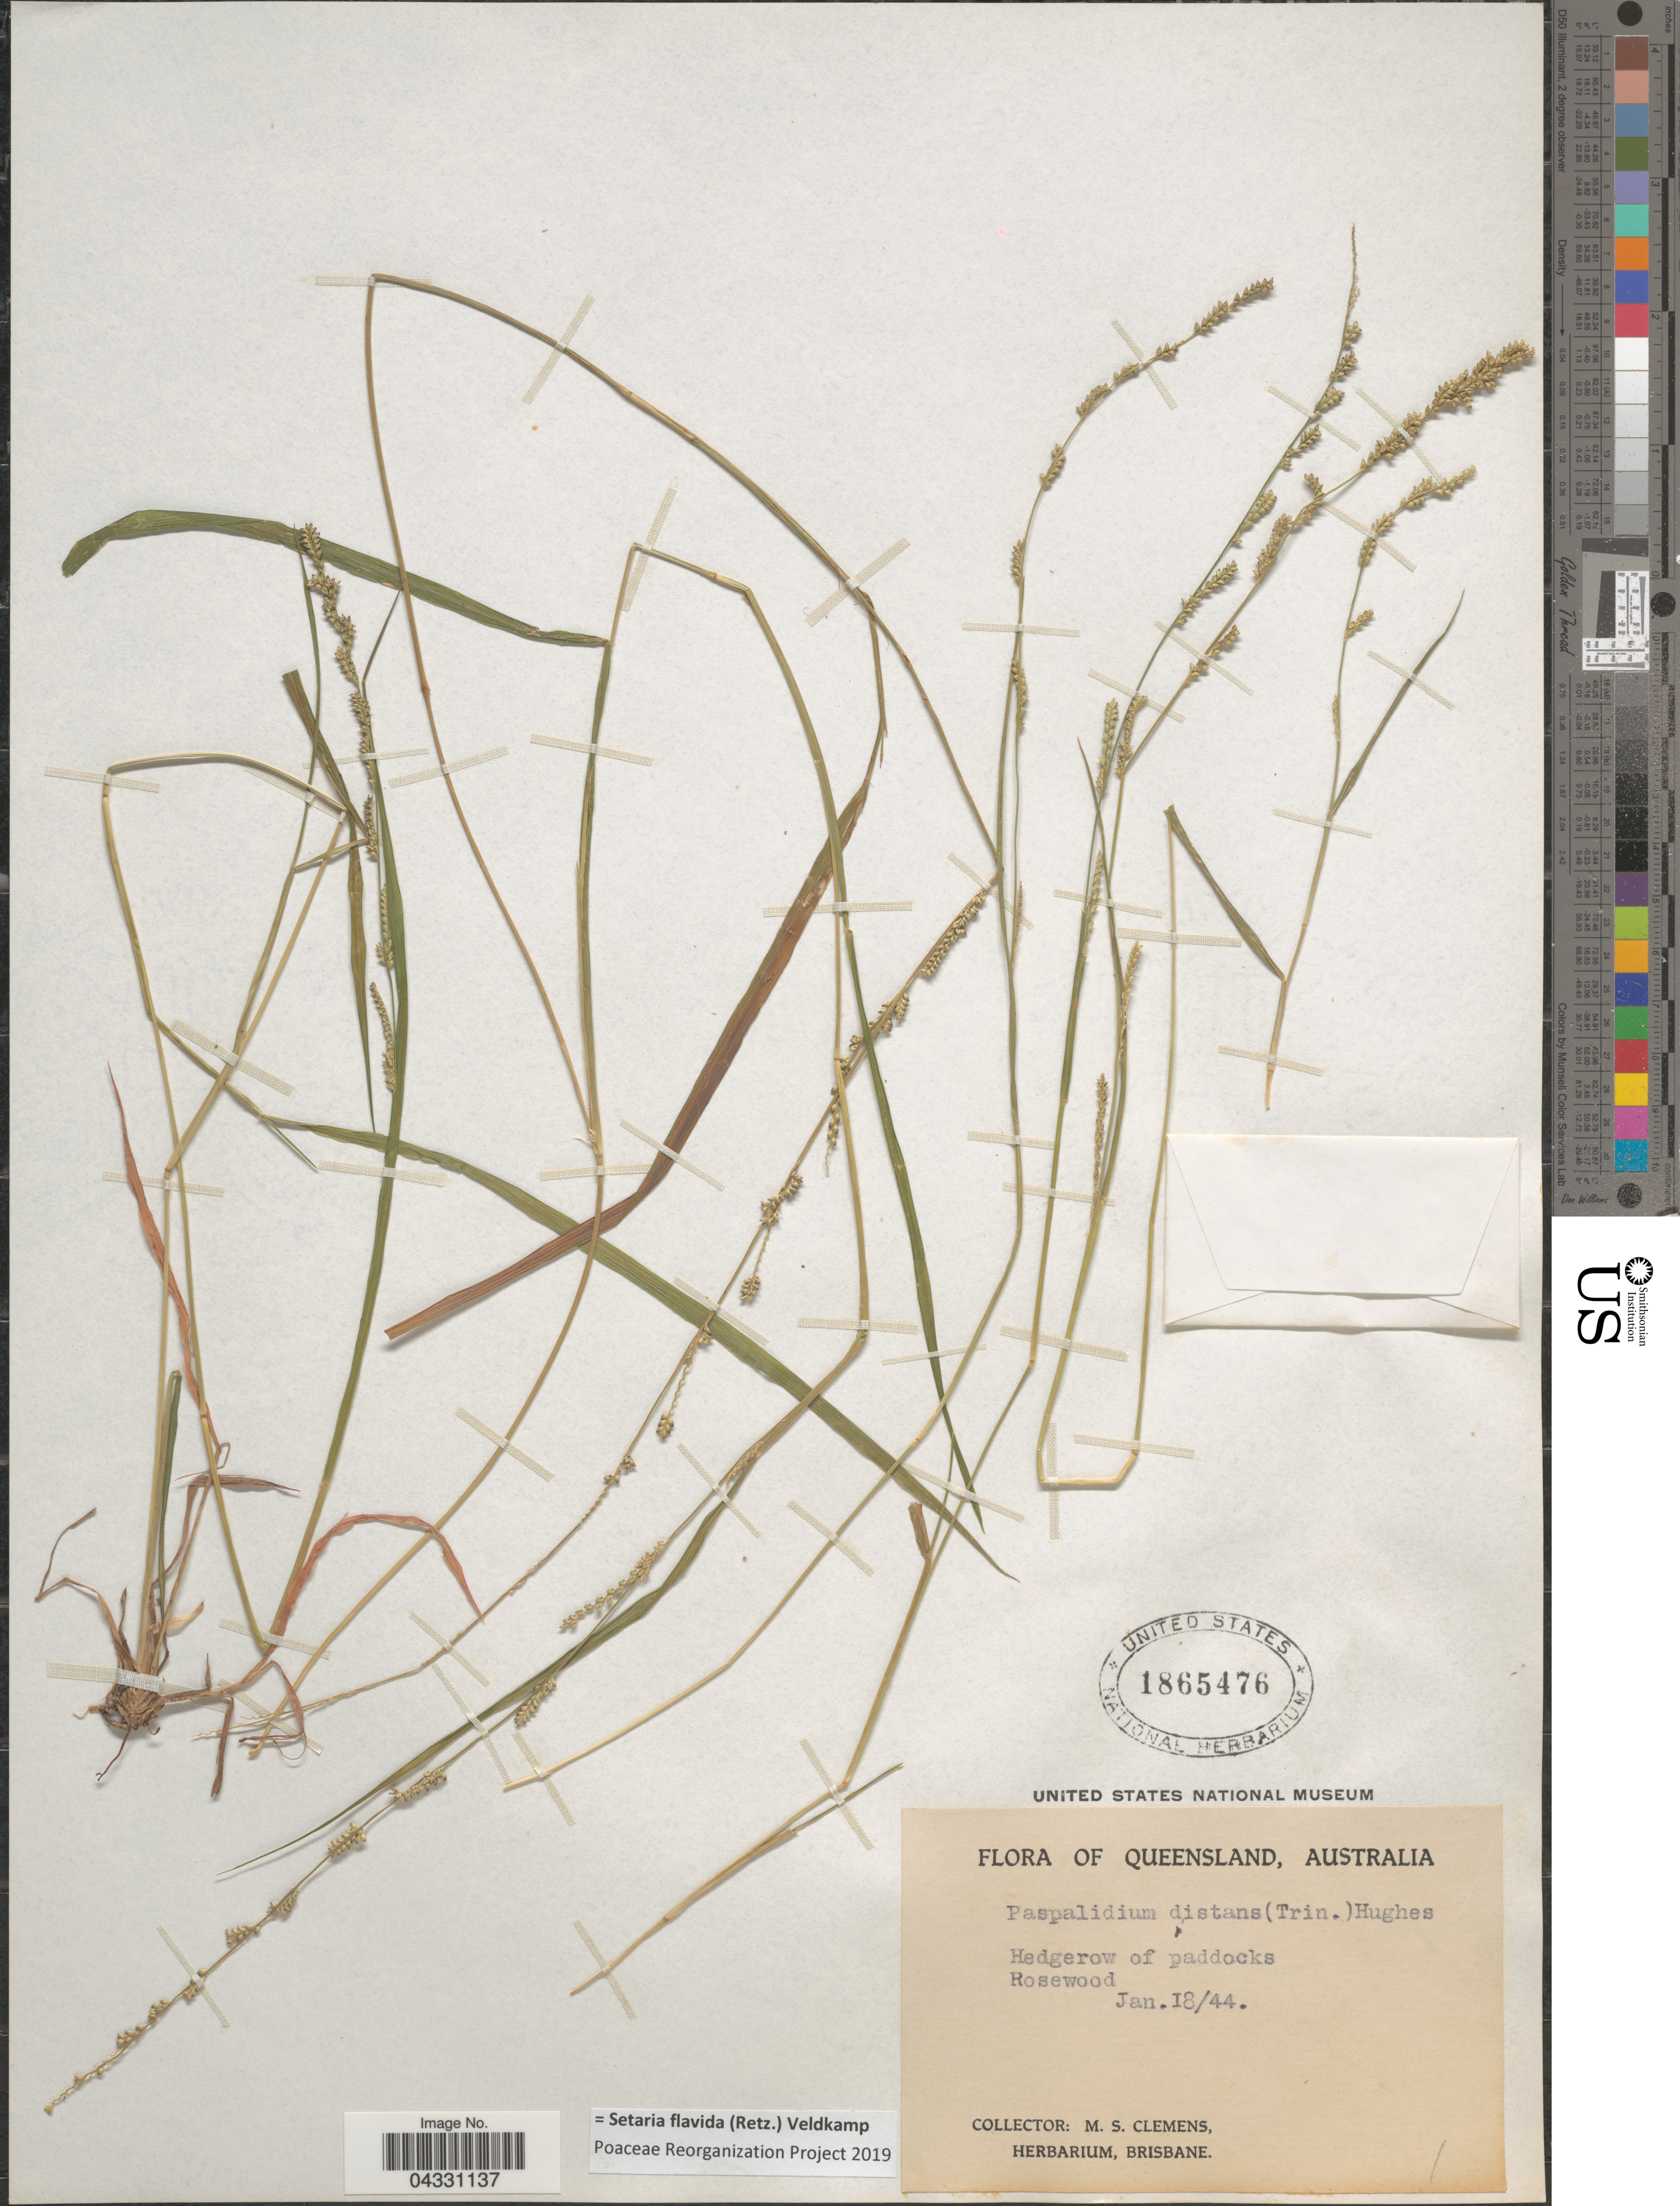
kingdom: Plantae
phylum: Tracheophyta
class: Liliopsida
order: Poales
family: Poaceae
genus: Setaria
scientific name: Setaria flavida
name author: (Retz.) Veldkamp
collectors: M. S. Clemens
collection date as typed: Transcribed d/m/y: 18/1/44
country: Australia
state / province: Queensland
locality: Hedgerow of paddocks. Rosewood.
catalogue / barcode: US 1865476